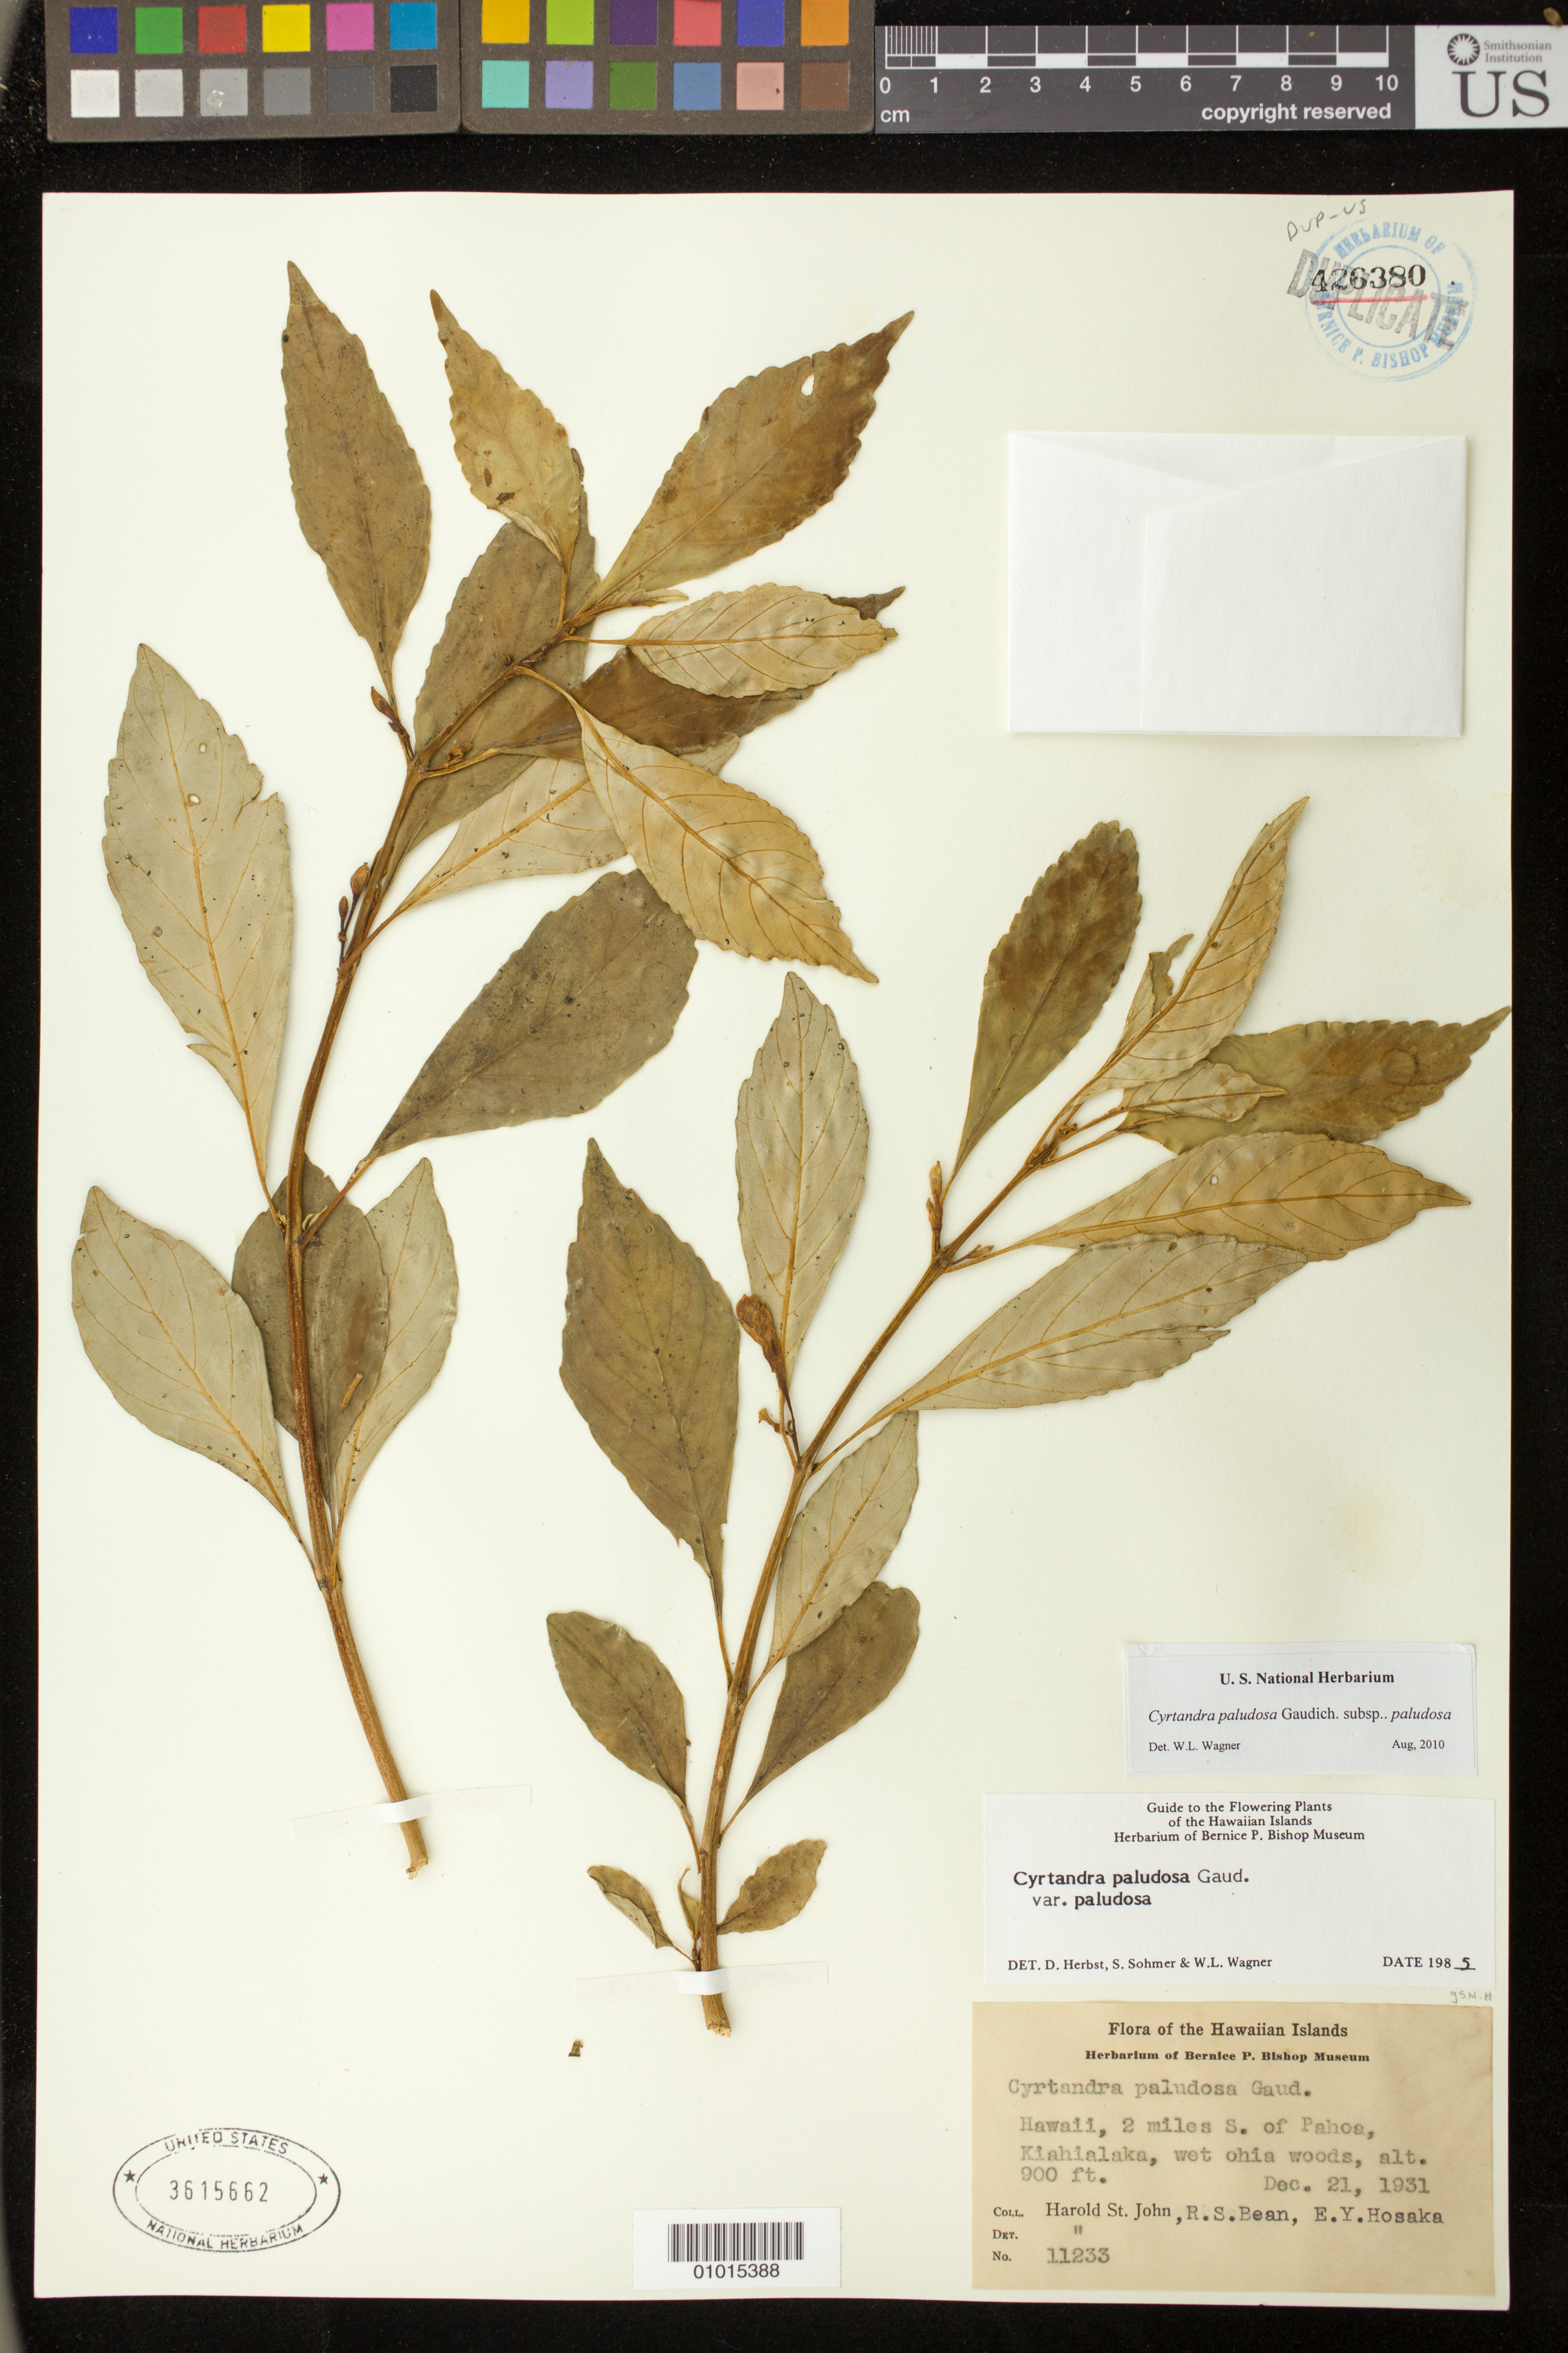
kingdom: Plantae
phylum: Tracheophyta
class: Magnoliopsida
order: Lamiales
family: Gesneriaceae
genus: Cyrtandra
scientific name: Cyrtandra paludosa var. paludosa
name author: Gaudich.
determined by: Wagner, W. L., (BOT), Smithsonian Institution - National Museum of Natural History (UNITED STATES)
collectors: H. St. John, R. Bean & E. Y. Hosaka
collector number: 11233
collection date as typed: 21 Dec 1931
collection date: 1931-12-21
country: United States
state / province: Hawaii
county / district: Hawaii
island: Hawaii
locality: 2 miles S of Pahoa, Kiahialaka, wet ohia woods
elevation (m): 274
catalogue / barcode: US 3615662